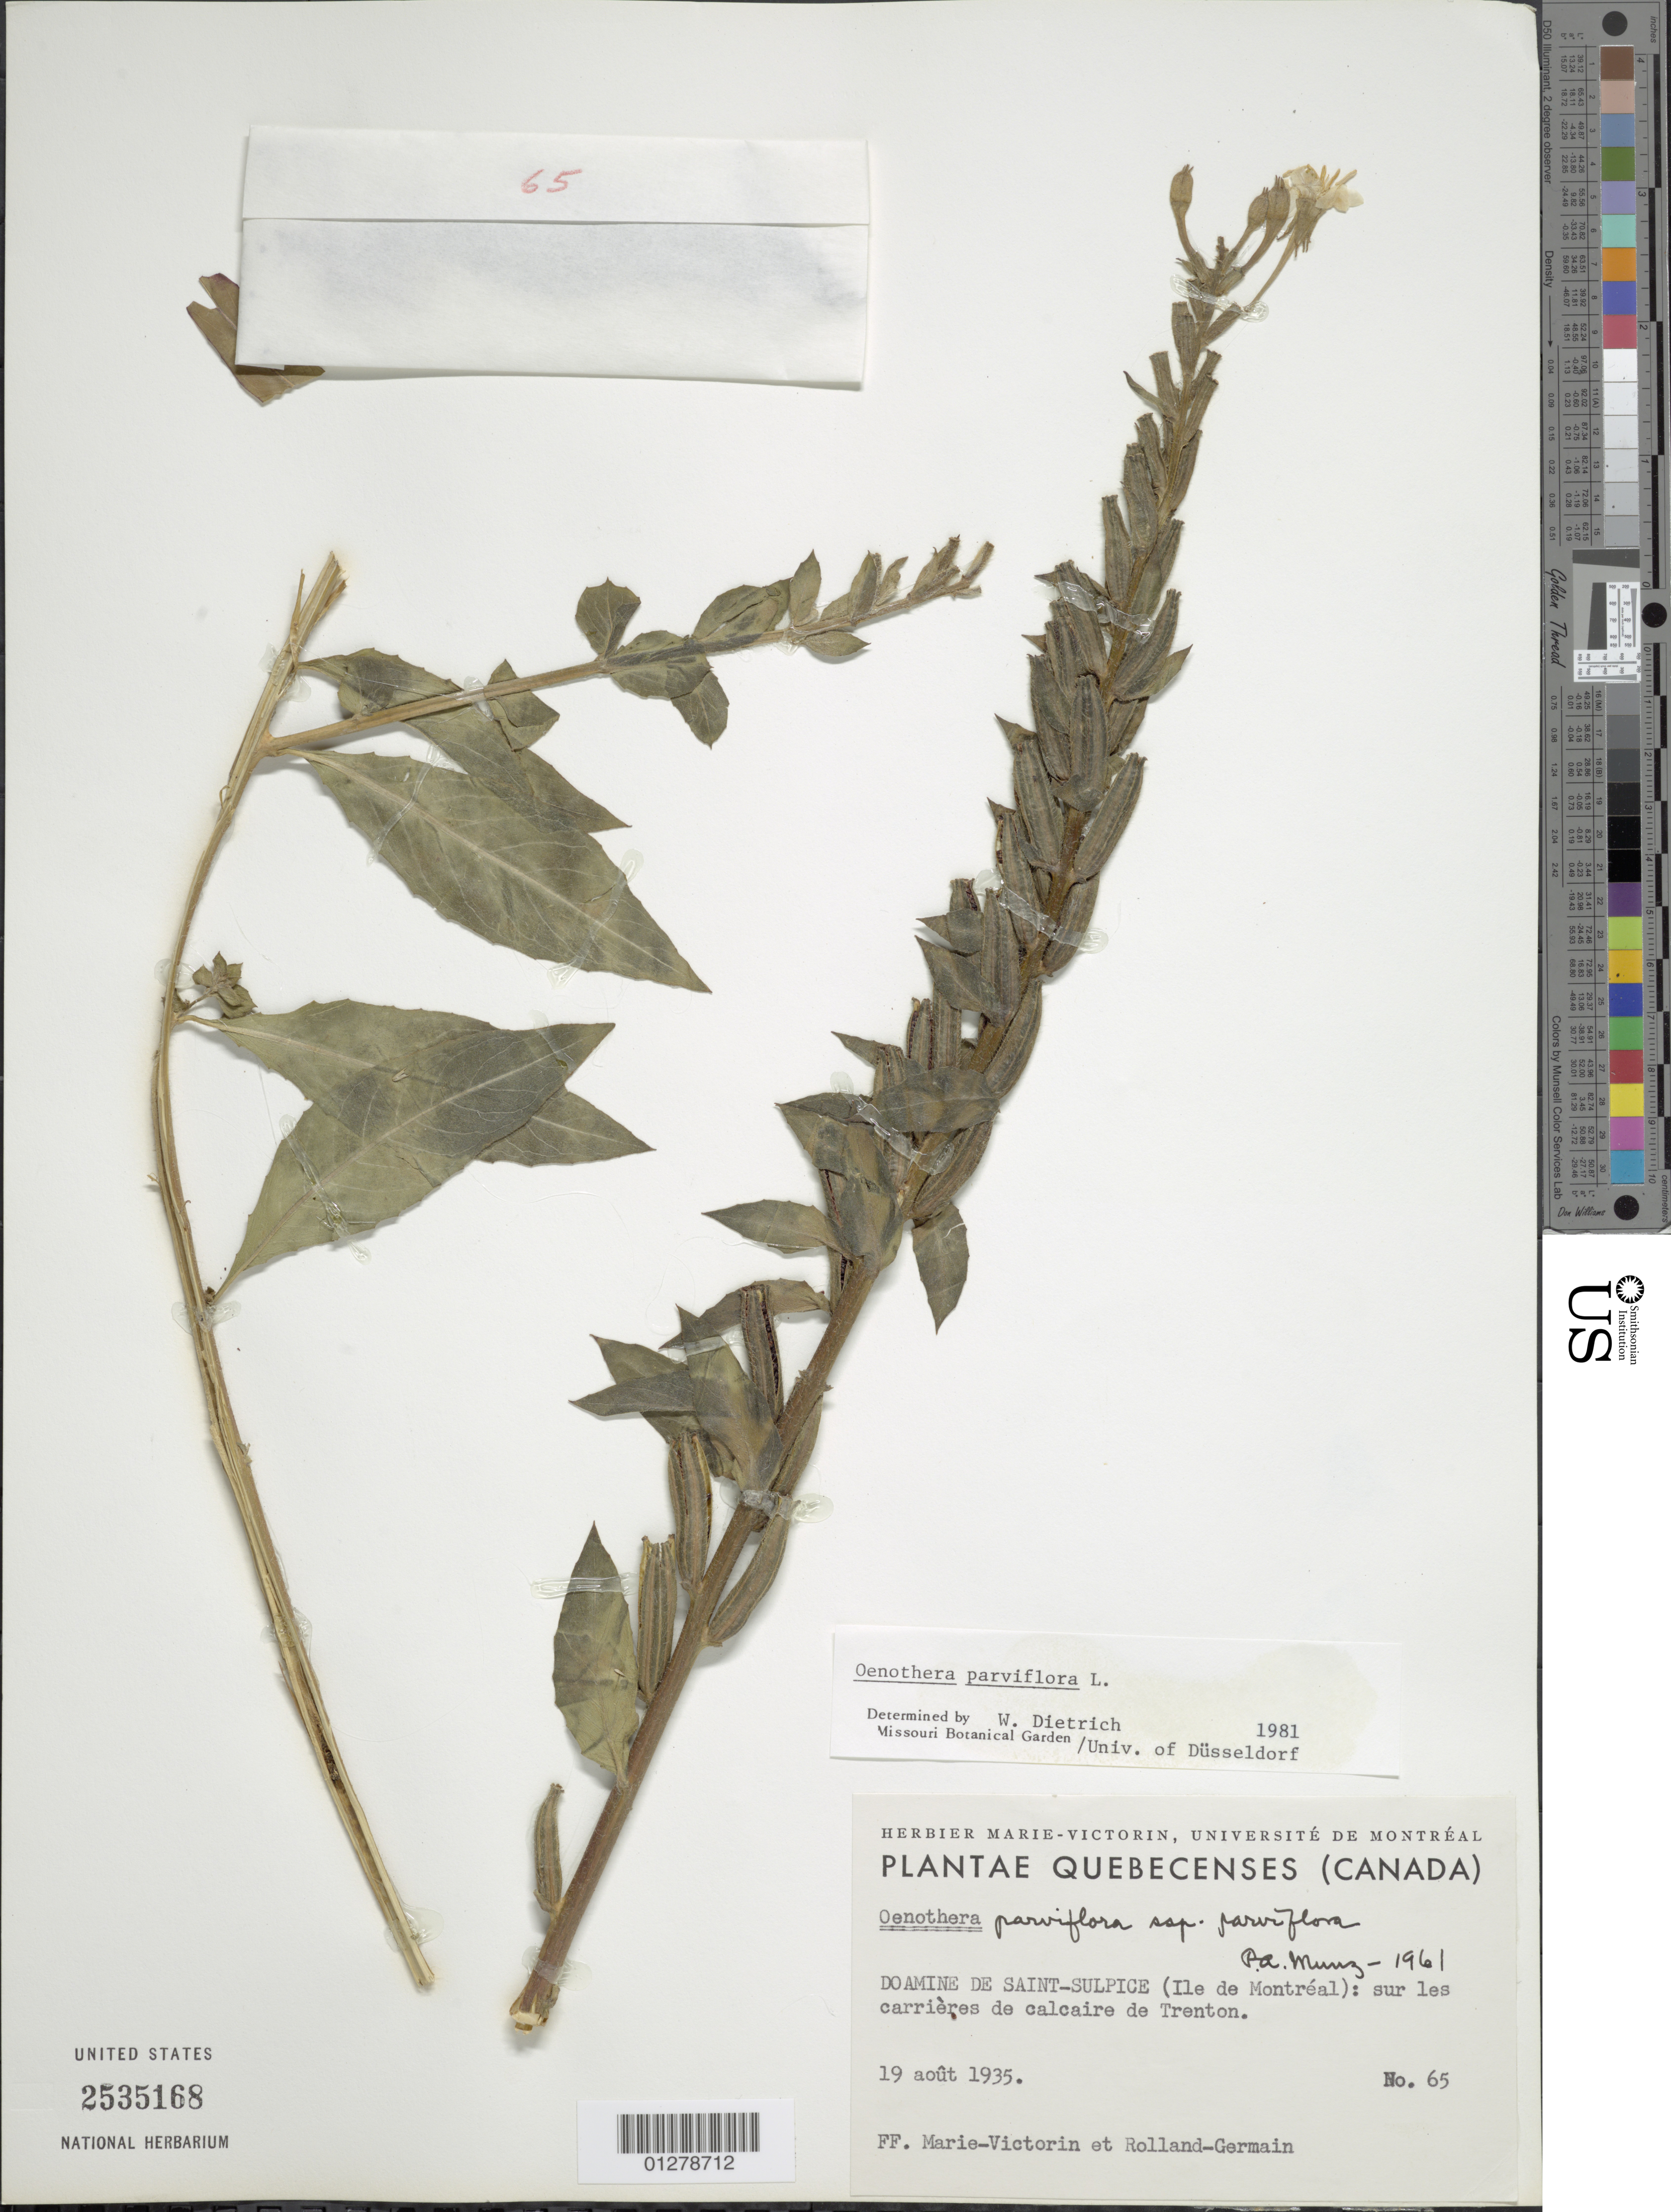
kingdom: Plantae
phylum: Tracheophyta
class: Magnoliopsida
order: Myrtales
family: Onagraceae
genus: Oenothera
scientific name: Oenothera parviflora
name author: L.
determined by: Dietrich, W.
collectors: Fr. Marie-Victorin & Rolland-Germain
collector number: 65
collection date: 1935-08-19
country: Canada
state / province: Quebec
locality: Doamine de Saint Sulpice (Ile de Montreal)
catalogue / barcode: US 2535168